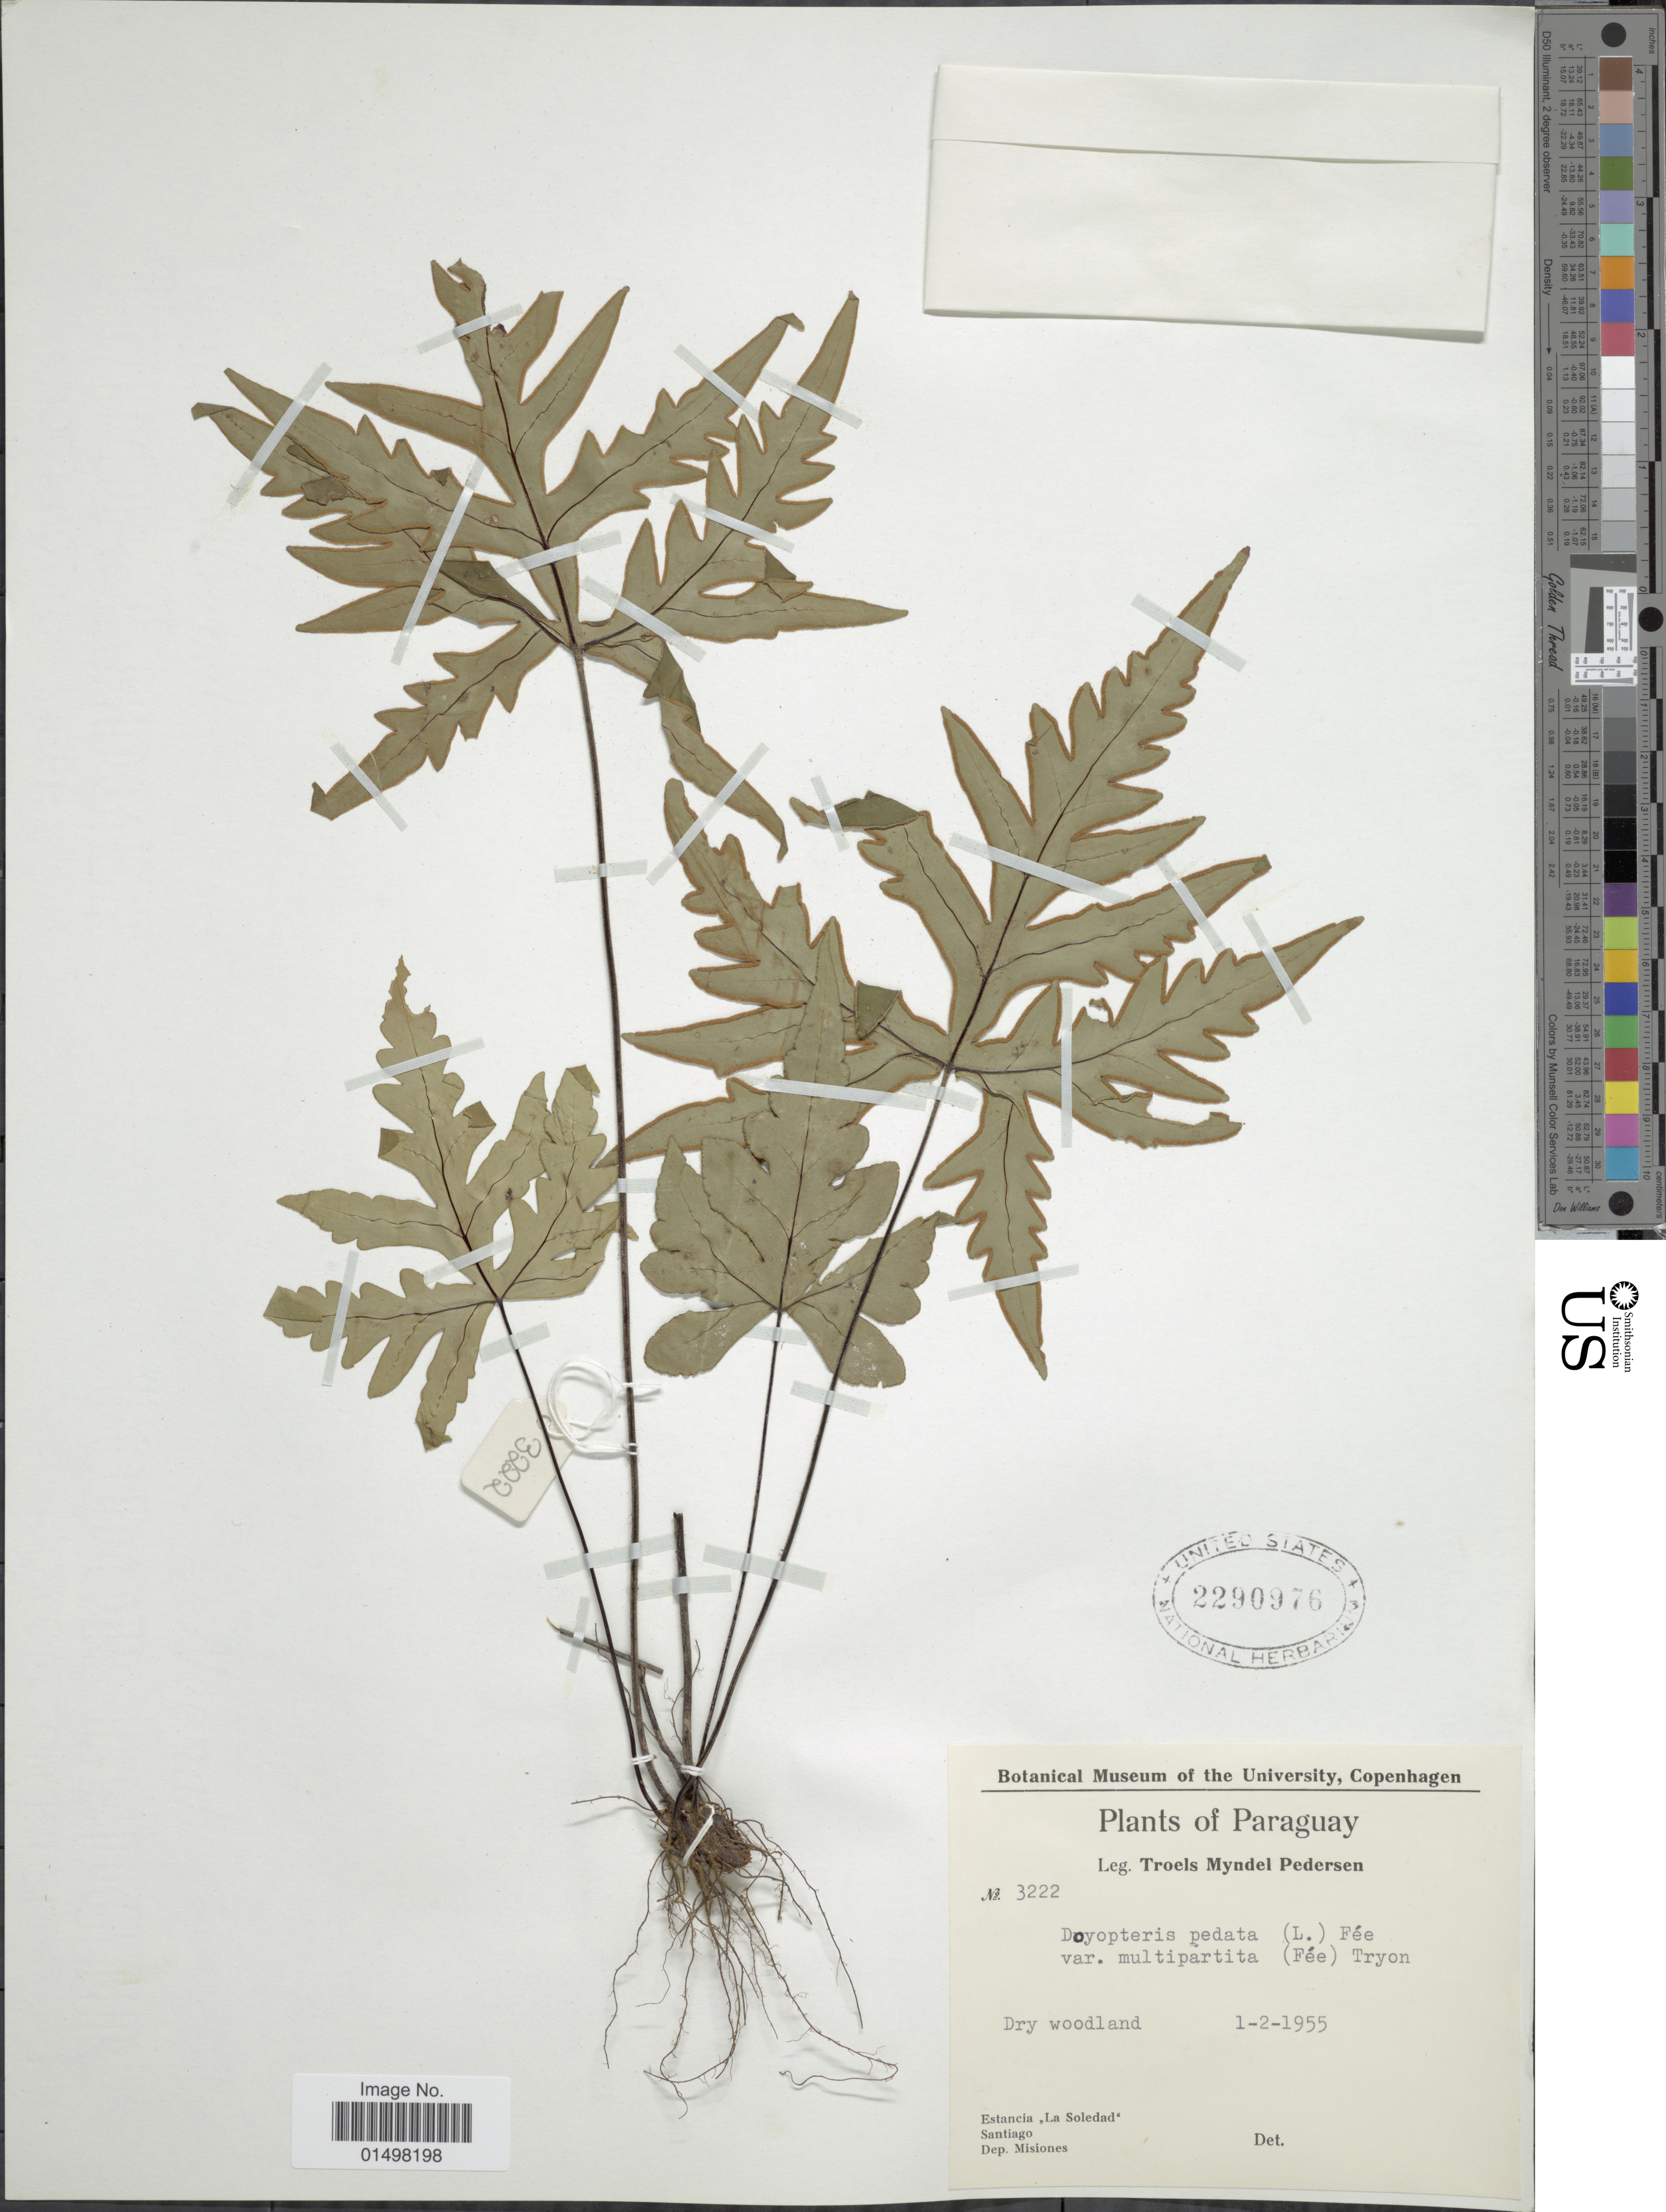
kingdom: Plantae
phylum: Tracheophyta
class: Polypodiopsida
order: Polypodiales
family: Pteridaceae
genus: Doryopteris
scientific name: Doryopteris pedata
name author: (L.) Fée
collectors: T. Pederson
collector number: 3222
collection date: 1955-02-01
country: Paraguay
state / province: Misiones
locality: Estancia ,,La Soledad'. Santiago. Dep. Misiones.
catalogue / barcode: US 2290976